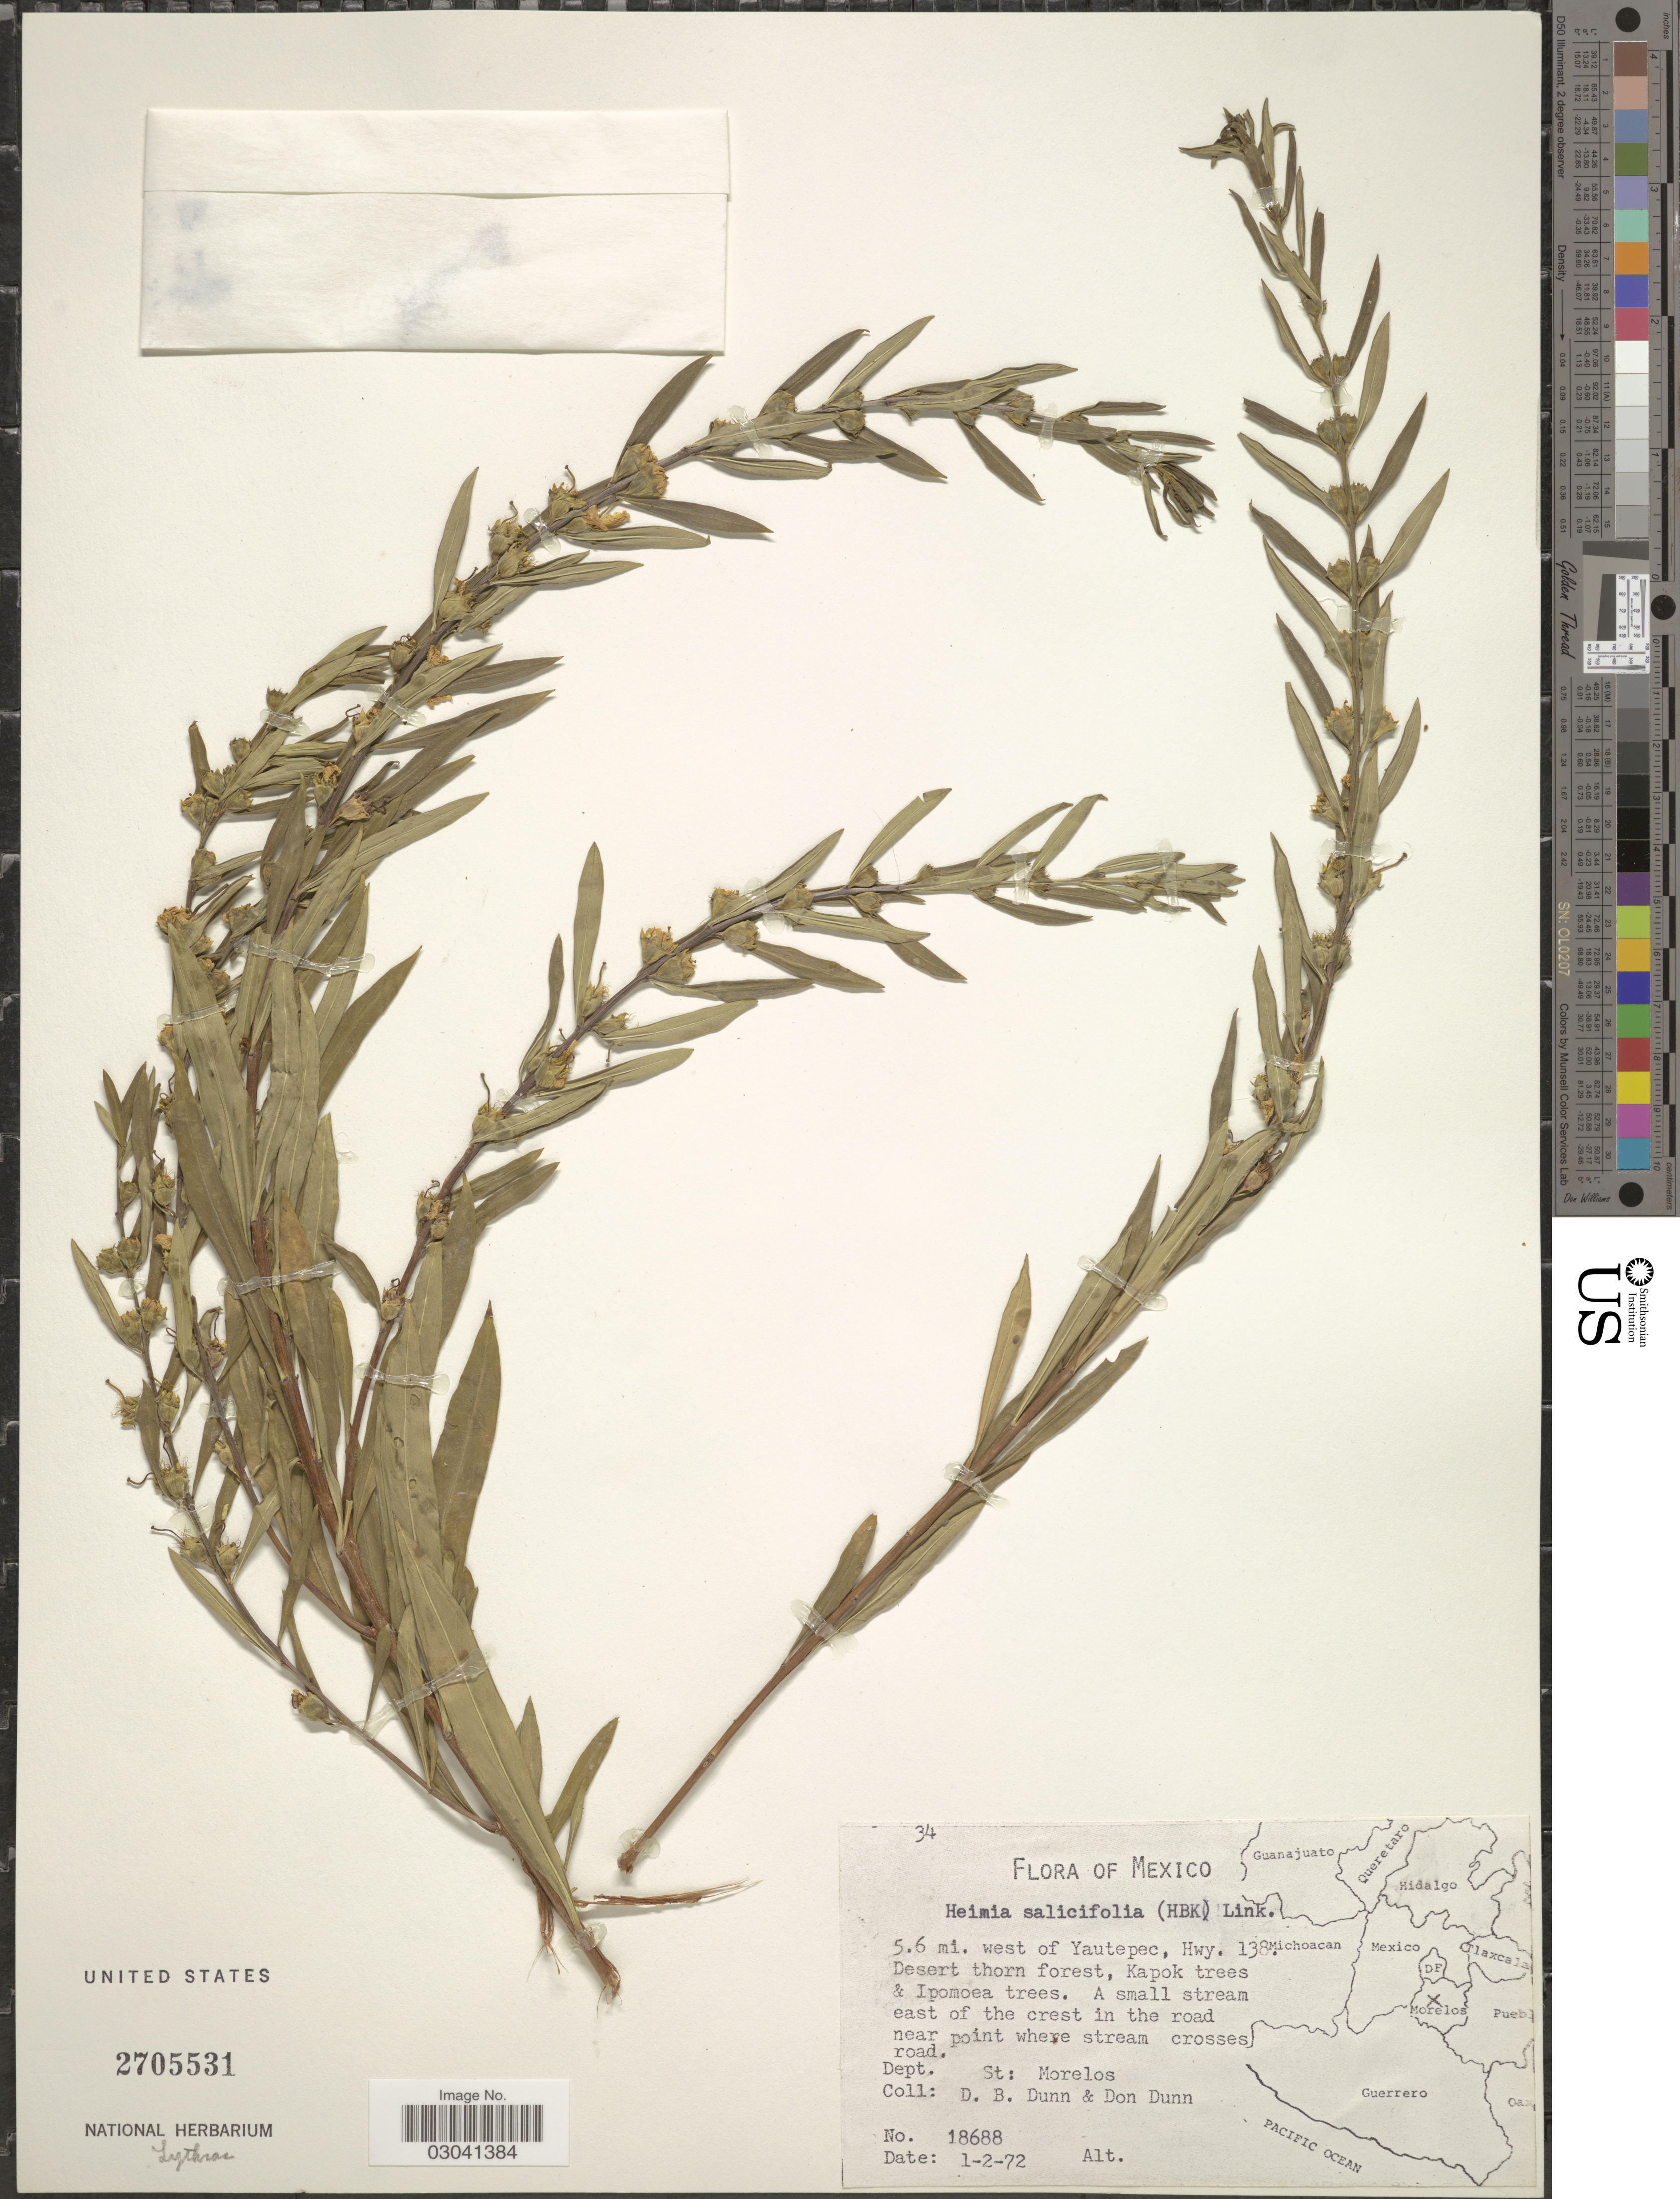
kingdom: Plantae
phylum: Tracheophyta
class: Magnoliopsida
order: Myrtales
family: Lythraceae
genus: Heimia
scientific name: Heimia salicifolia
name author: Link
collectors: D. B. Dunn & D. Dunn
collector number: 18688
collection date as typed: Transcribed d/m/y: 1/2/72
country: Mexico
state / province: Morelos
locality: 5.6 mi west of Yautepec, Hwy. 138, Desert thorn forest, Dept. St: Morelos.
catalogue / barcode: US 2705531